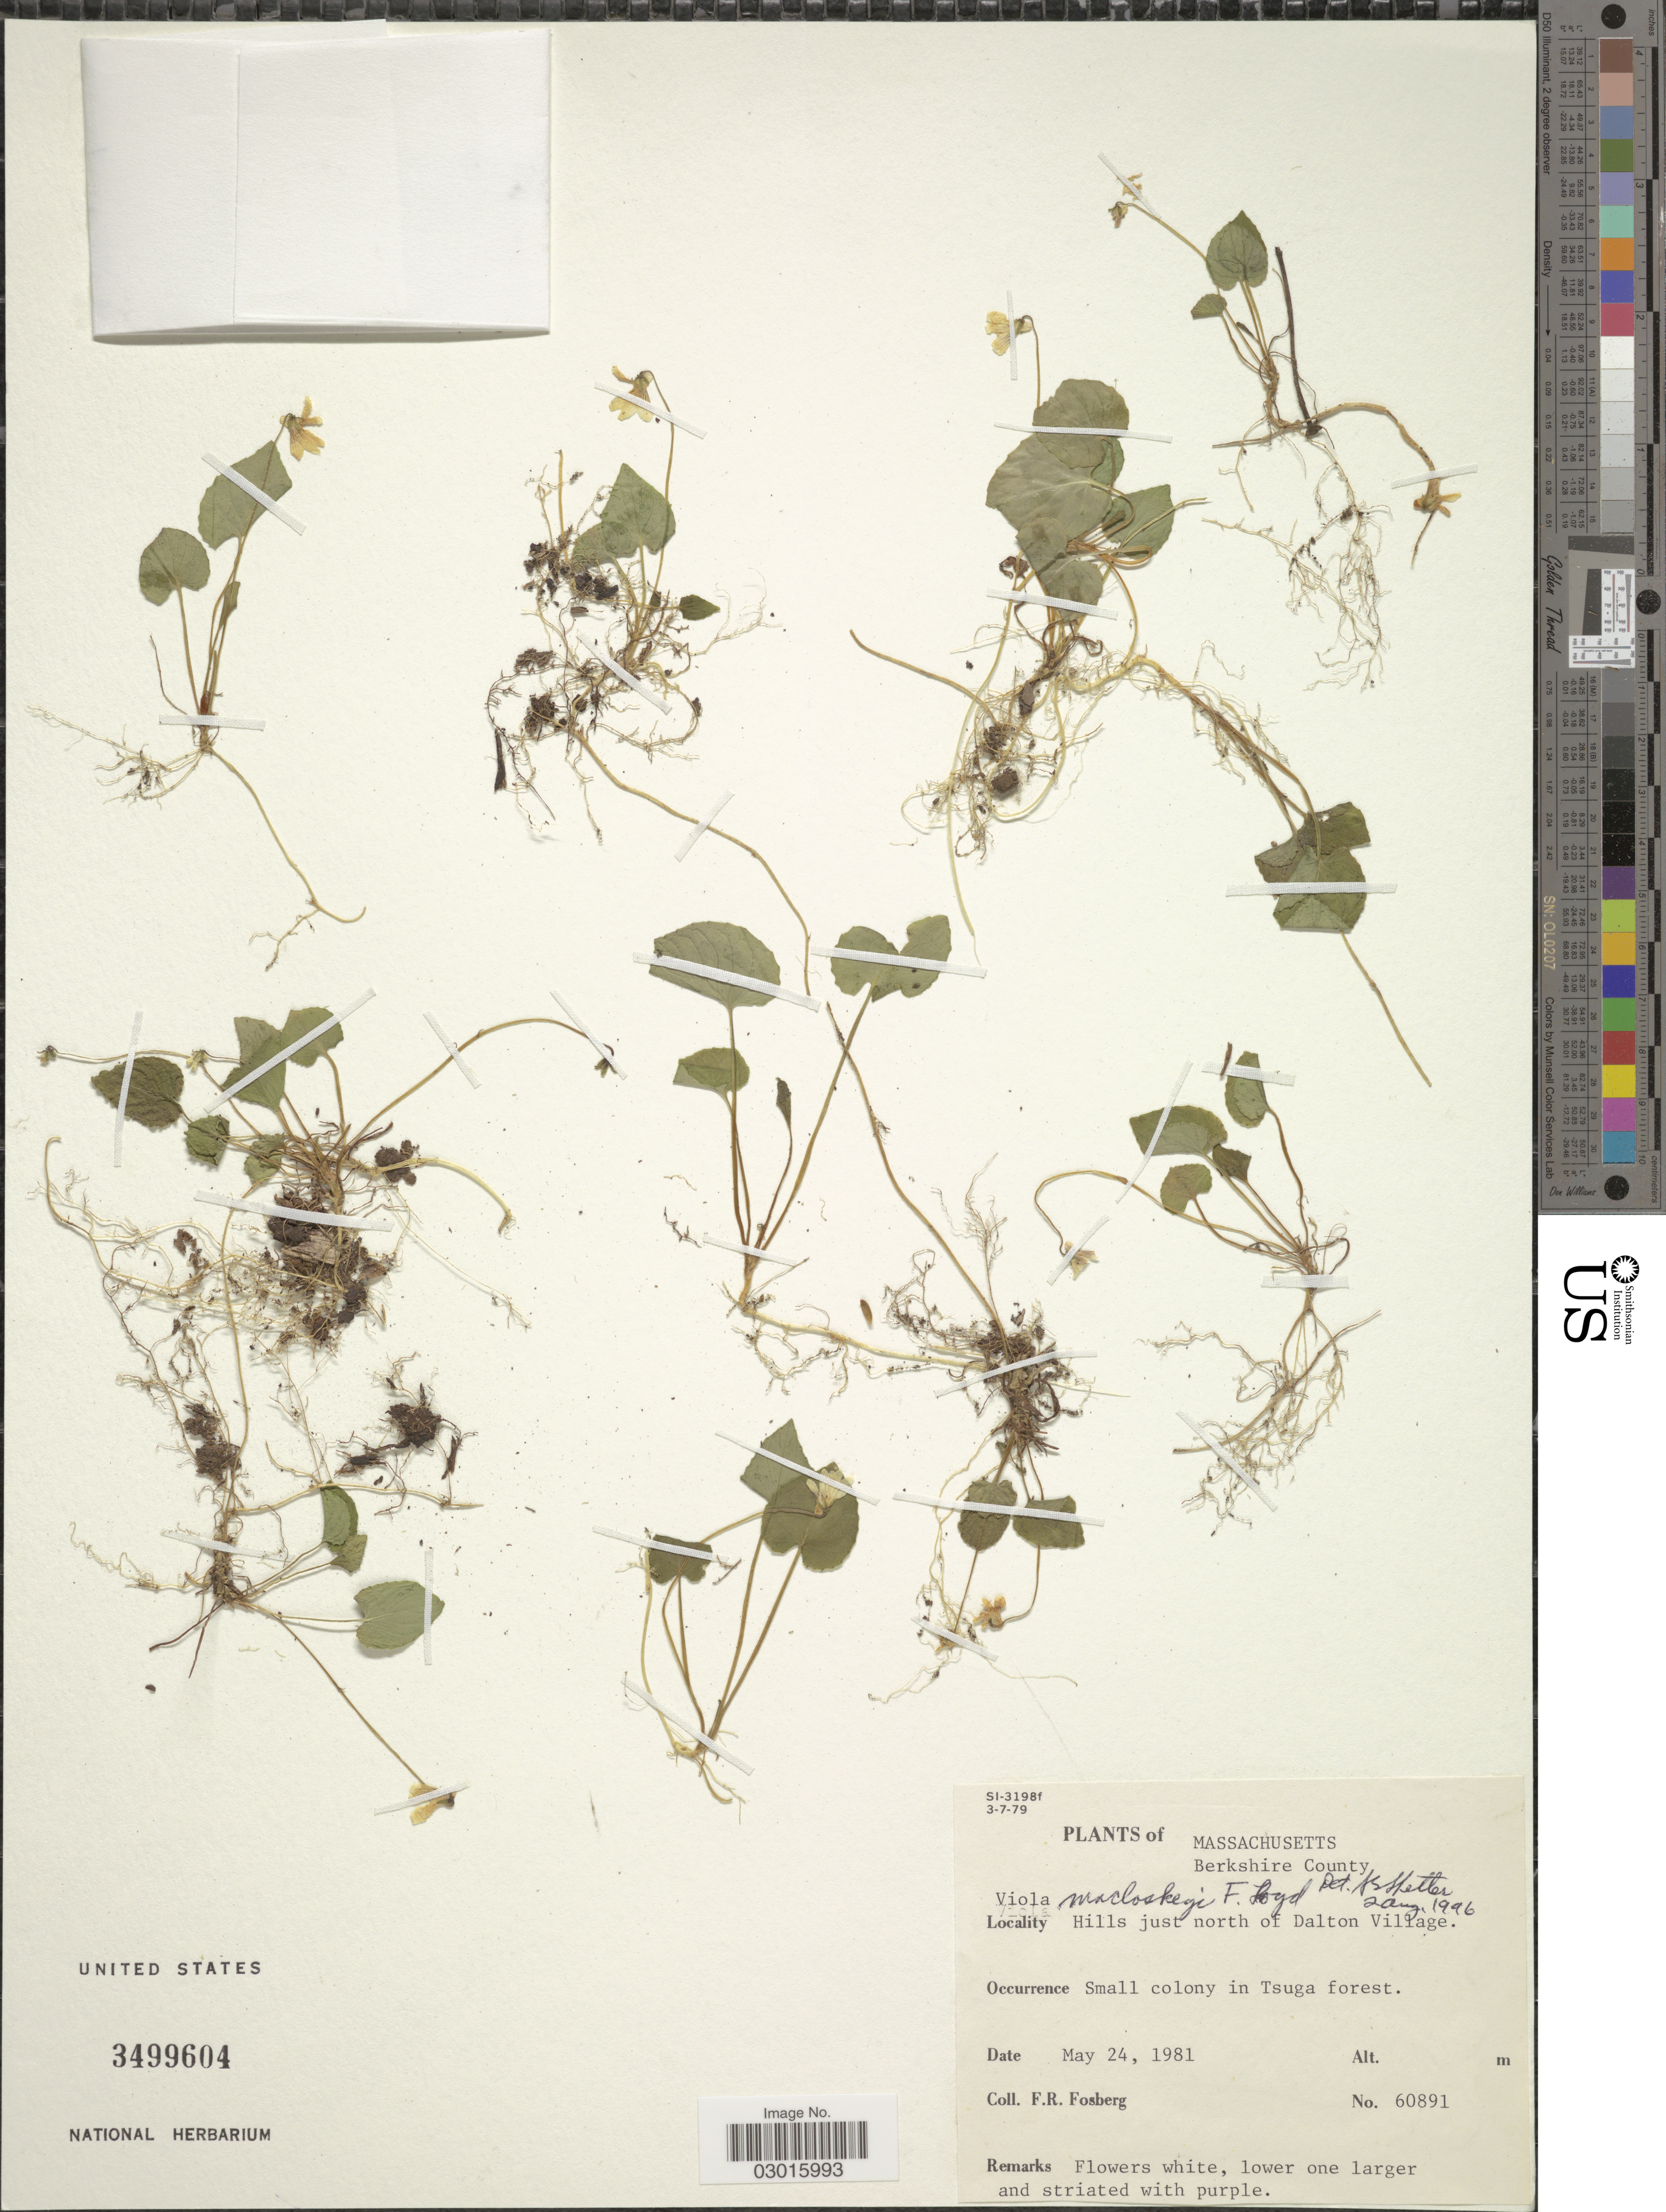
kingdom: Plantae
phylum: Tracheophyta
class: Magnoliopsida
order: Malpighiales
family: Violaceae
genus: Viola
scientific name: Viola macloskeyi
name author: Lloyd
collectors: F. R. Fosberg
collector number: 60891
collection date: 1981-05-24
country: United States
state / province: Massachusetts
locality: Berkshire County, Hills just north of Dalton Village.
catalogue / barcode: US 3499604